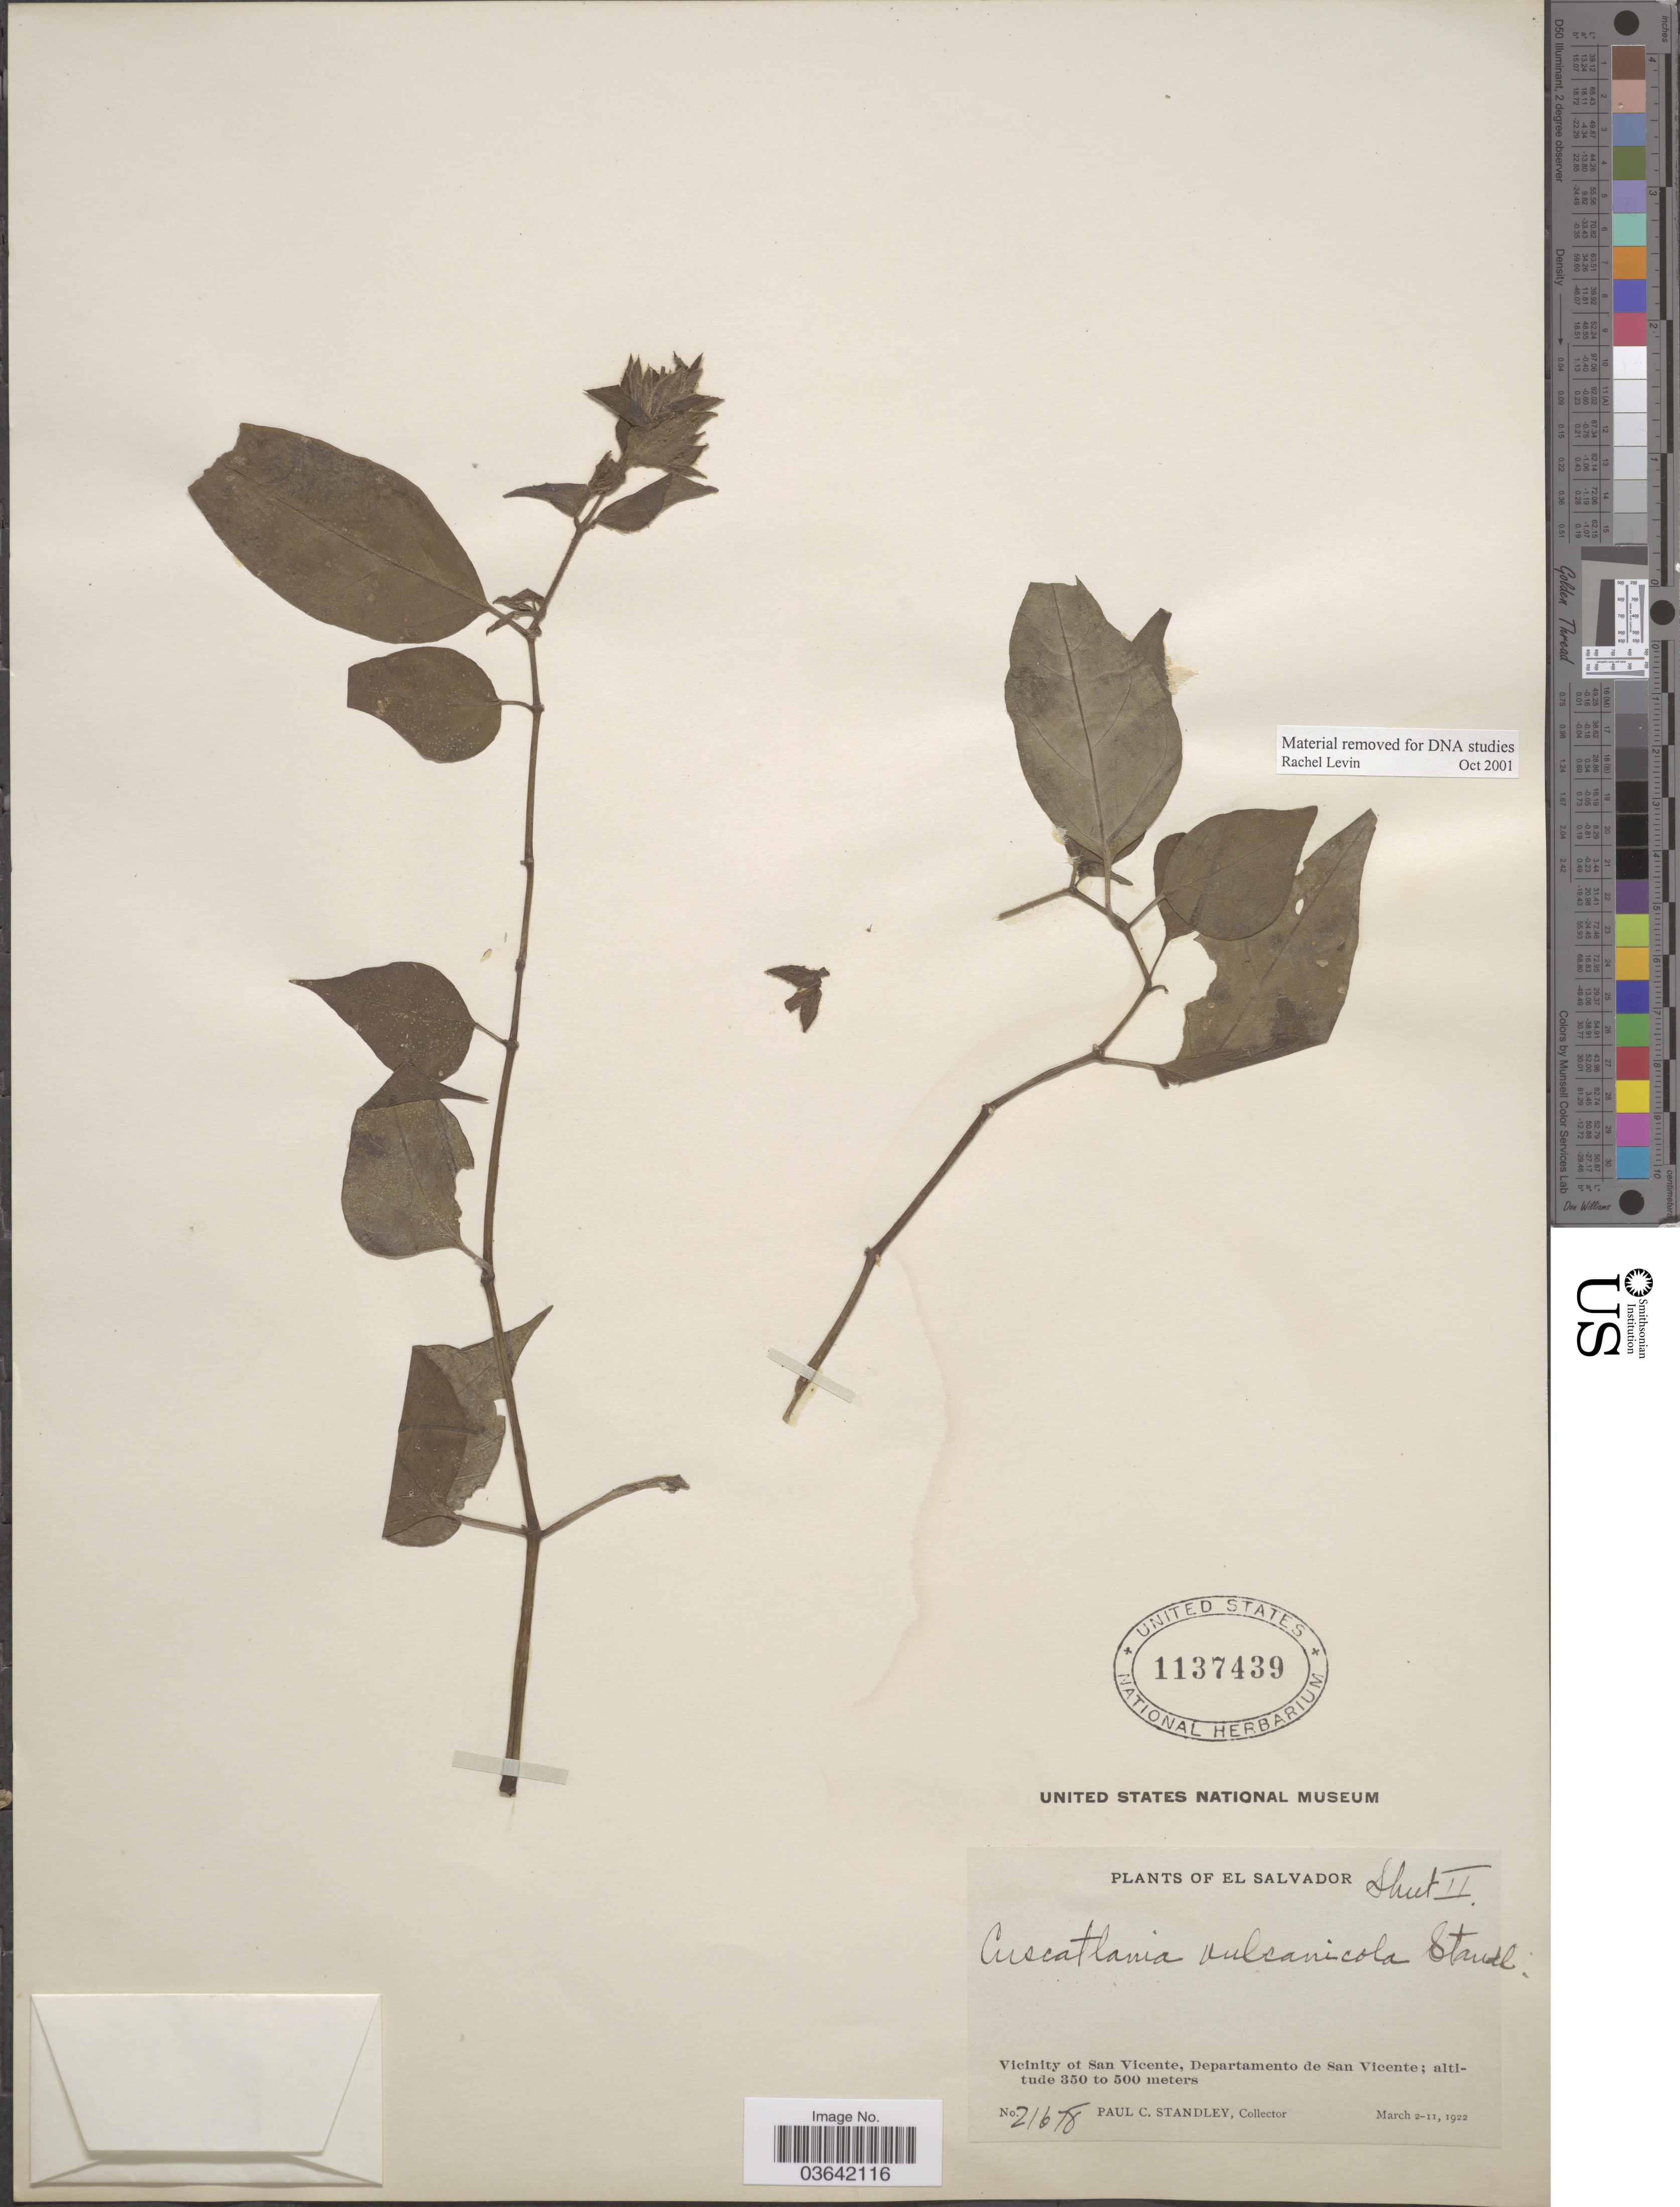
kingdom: Plantae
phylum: Tracheophyta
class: Magnoliopsida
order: Caryophyllales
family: Nyctaginaceae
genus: Cuscatlania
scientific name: Cuscatlania vulcanicola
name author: Standl.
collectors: P. C. Standley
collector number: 21678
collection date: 1922-03-02/1922-03-11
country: El Salvador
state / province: San Vincente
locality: Vicinity of San Vicente, Departamento de San Vicente.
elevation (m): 350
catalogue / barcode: US 1137439